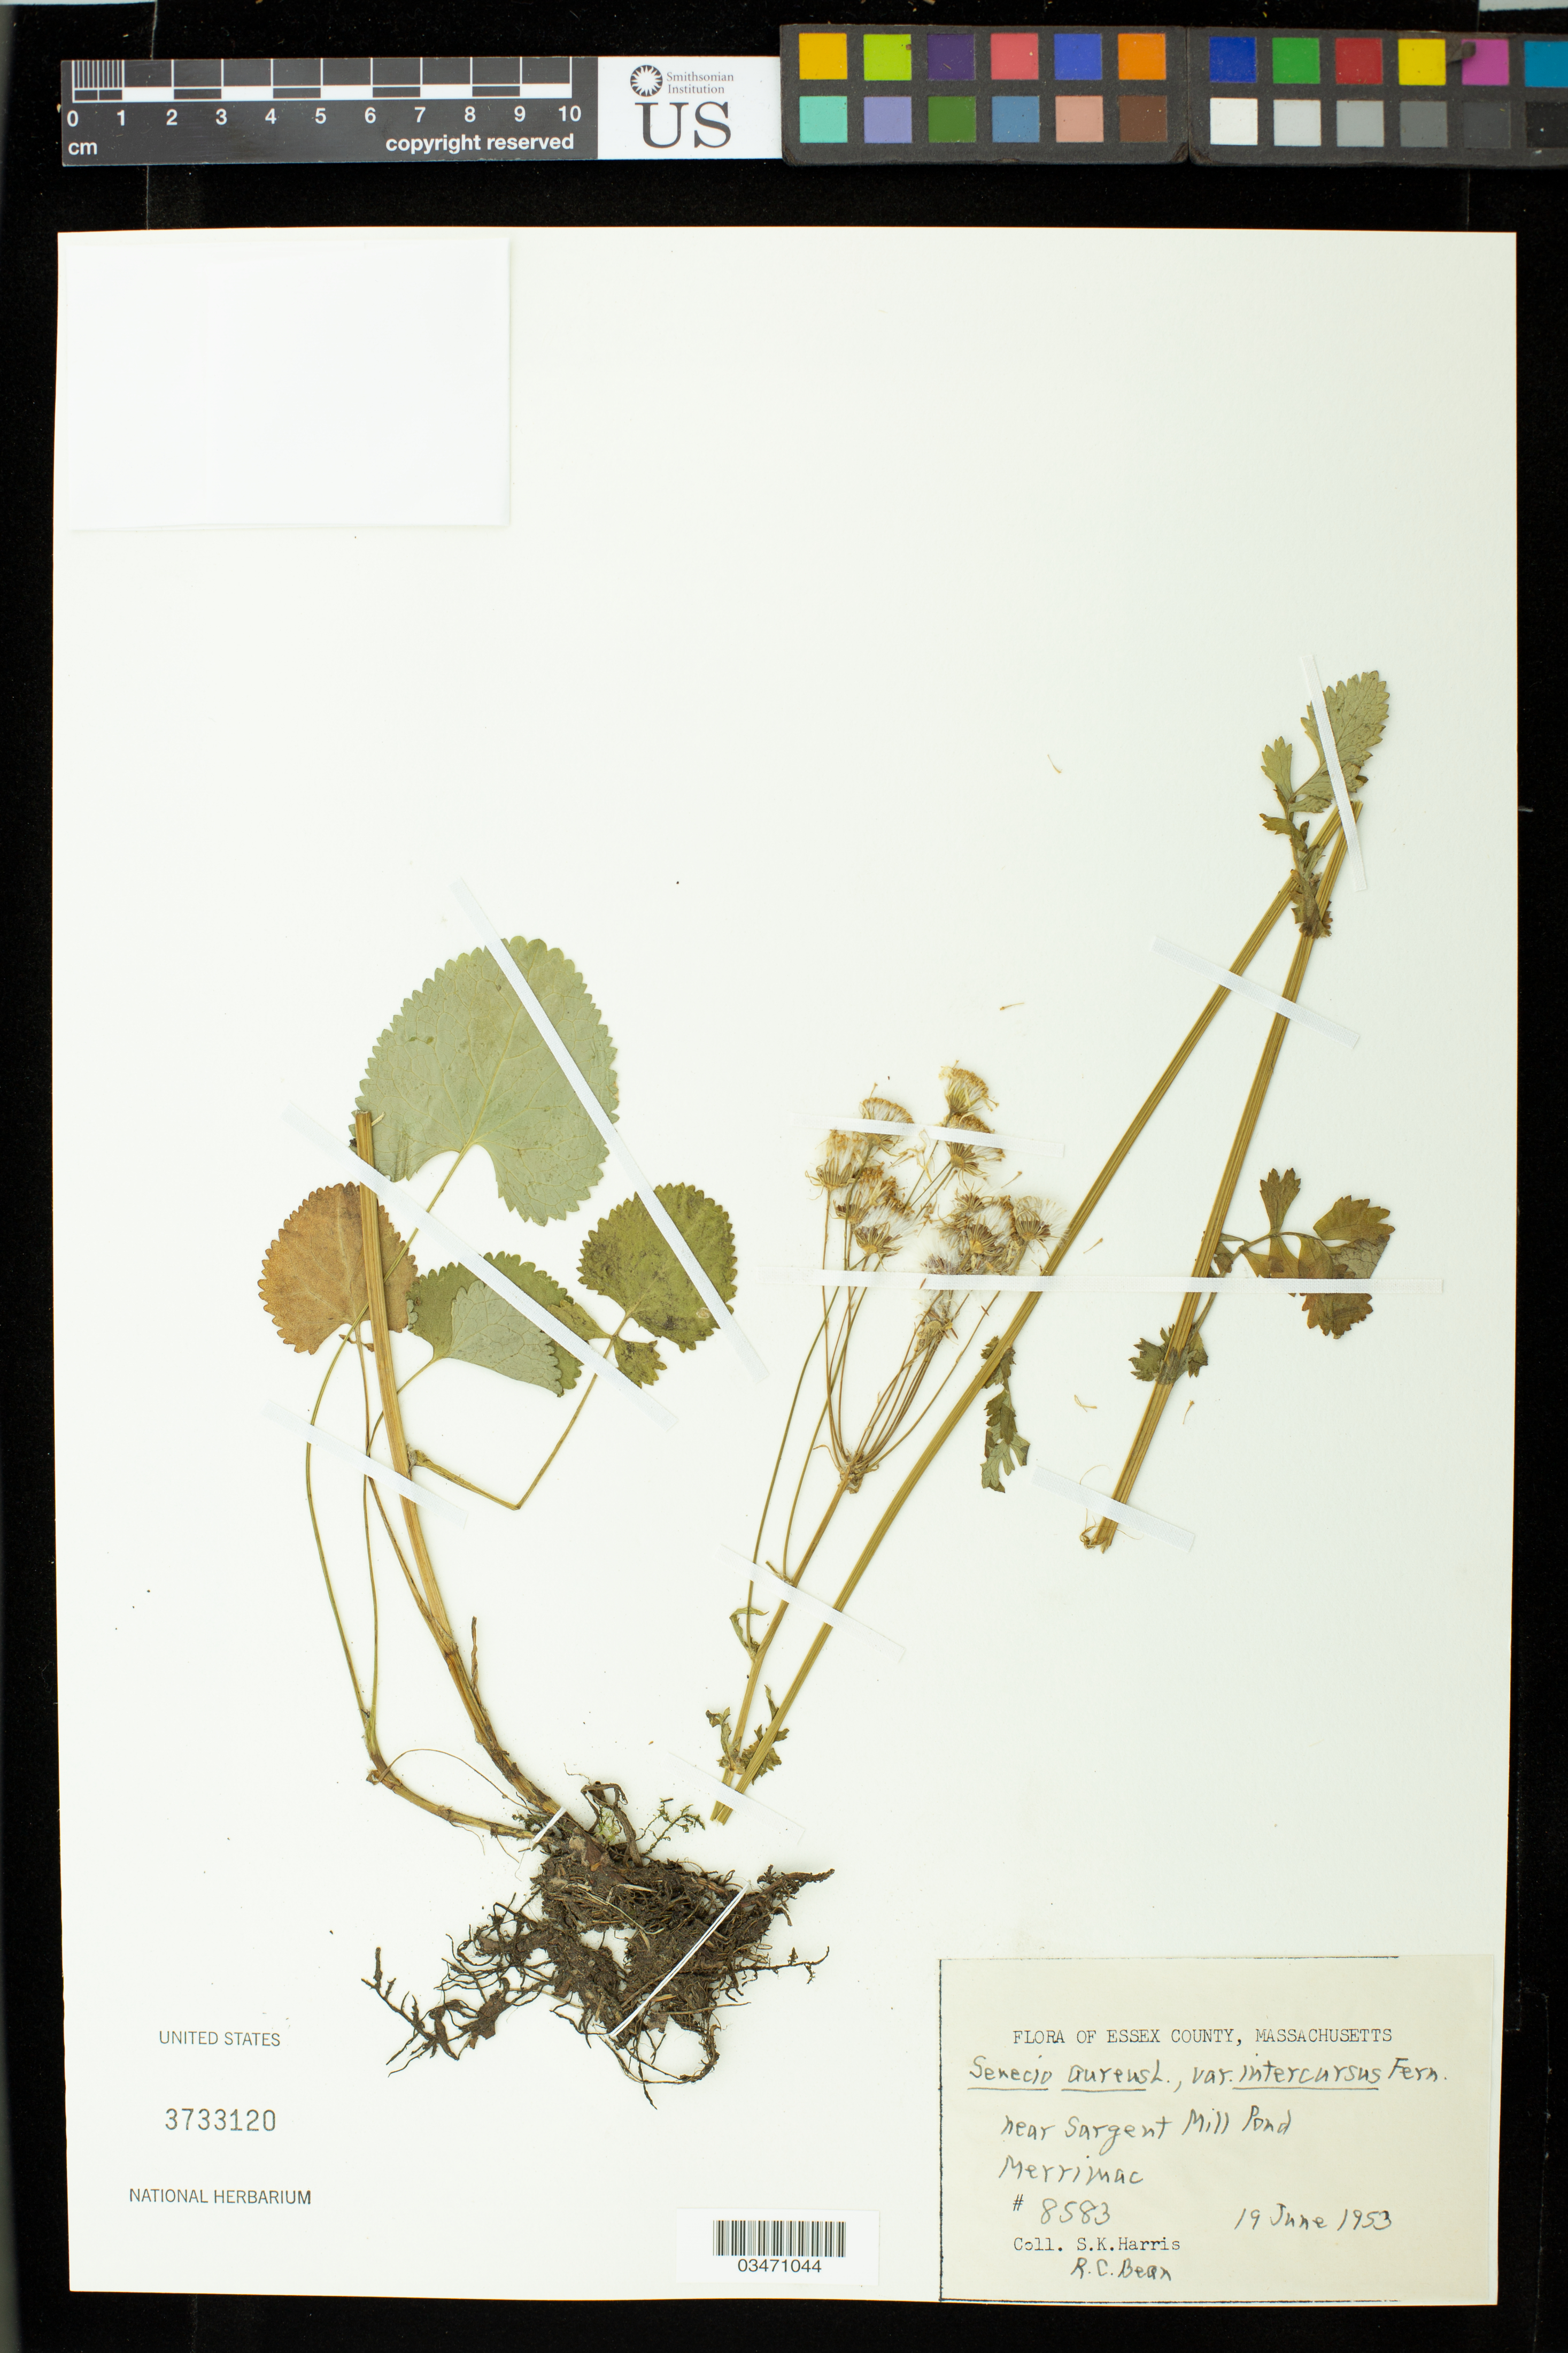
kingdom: Plantae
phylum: Tracheophyta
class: Magnoliopsida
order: Asterales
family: Asteraceae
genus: Packera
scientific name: Packera aurea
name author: (L.) Á. Löve & D. Löve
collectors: S. K. Harris & R. Bean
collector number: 8583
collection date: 1953-06-19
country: United States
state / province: Massachusetts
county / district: Essex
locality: Merrimac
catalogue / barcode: US 3733120